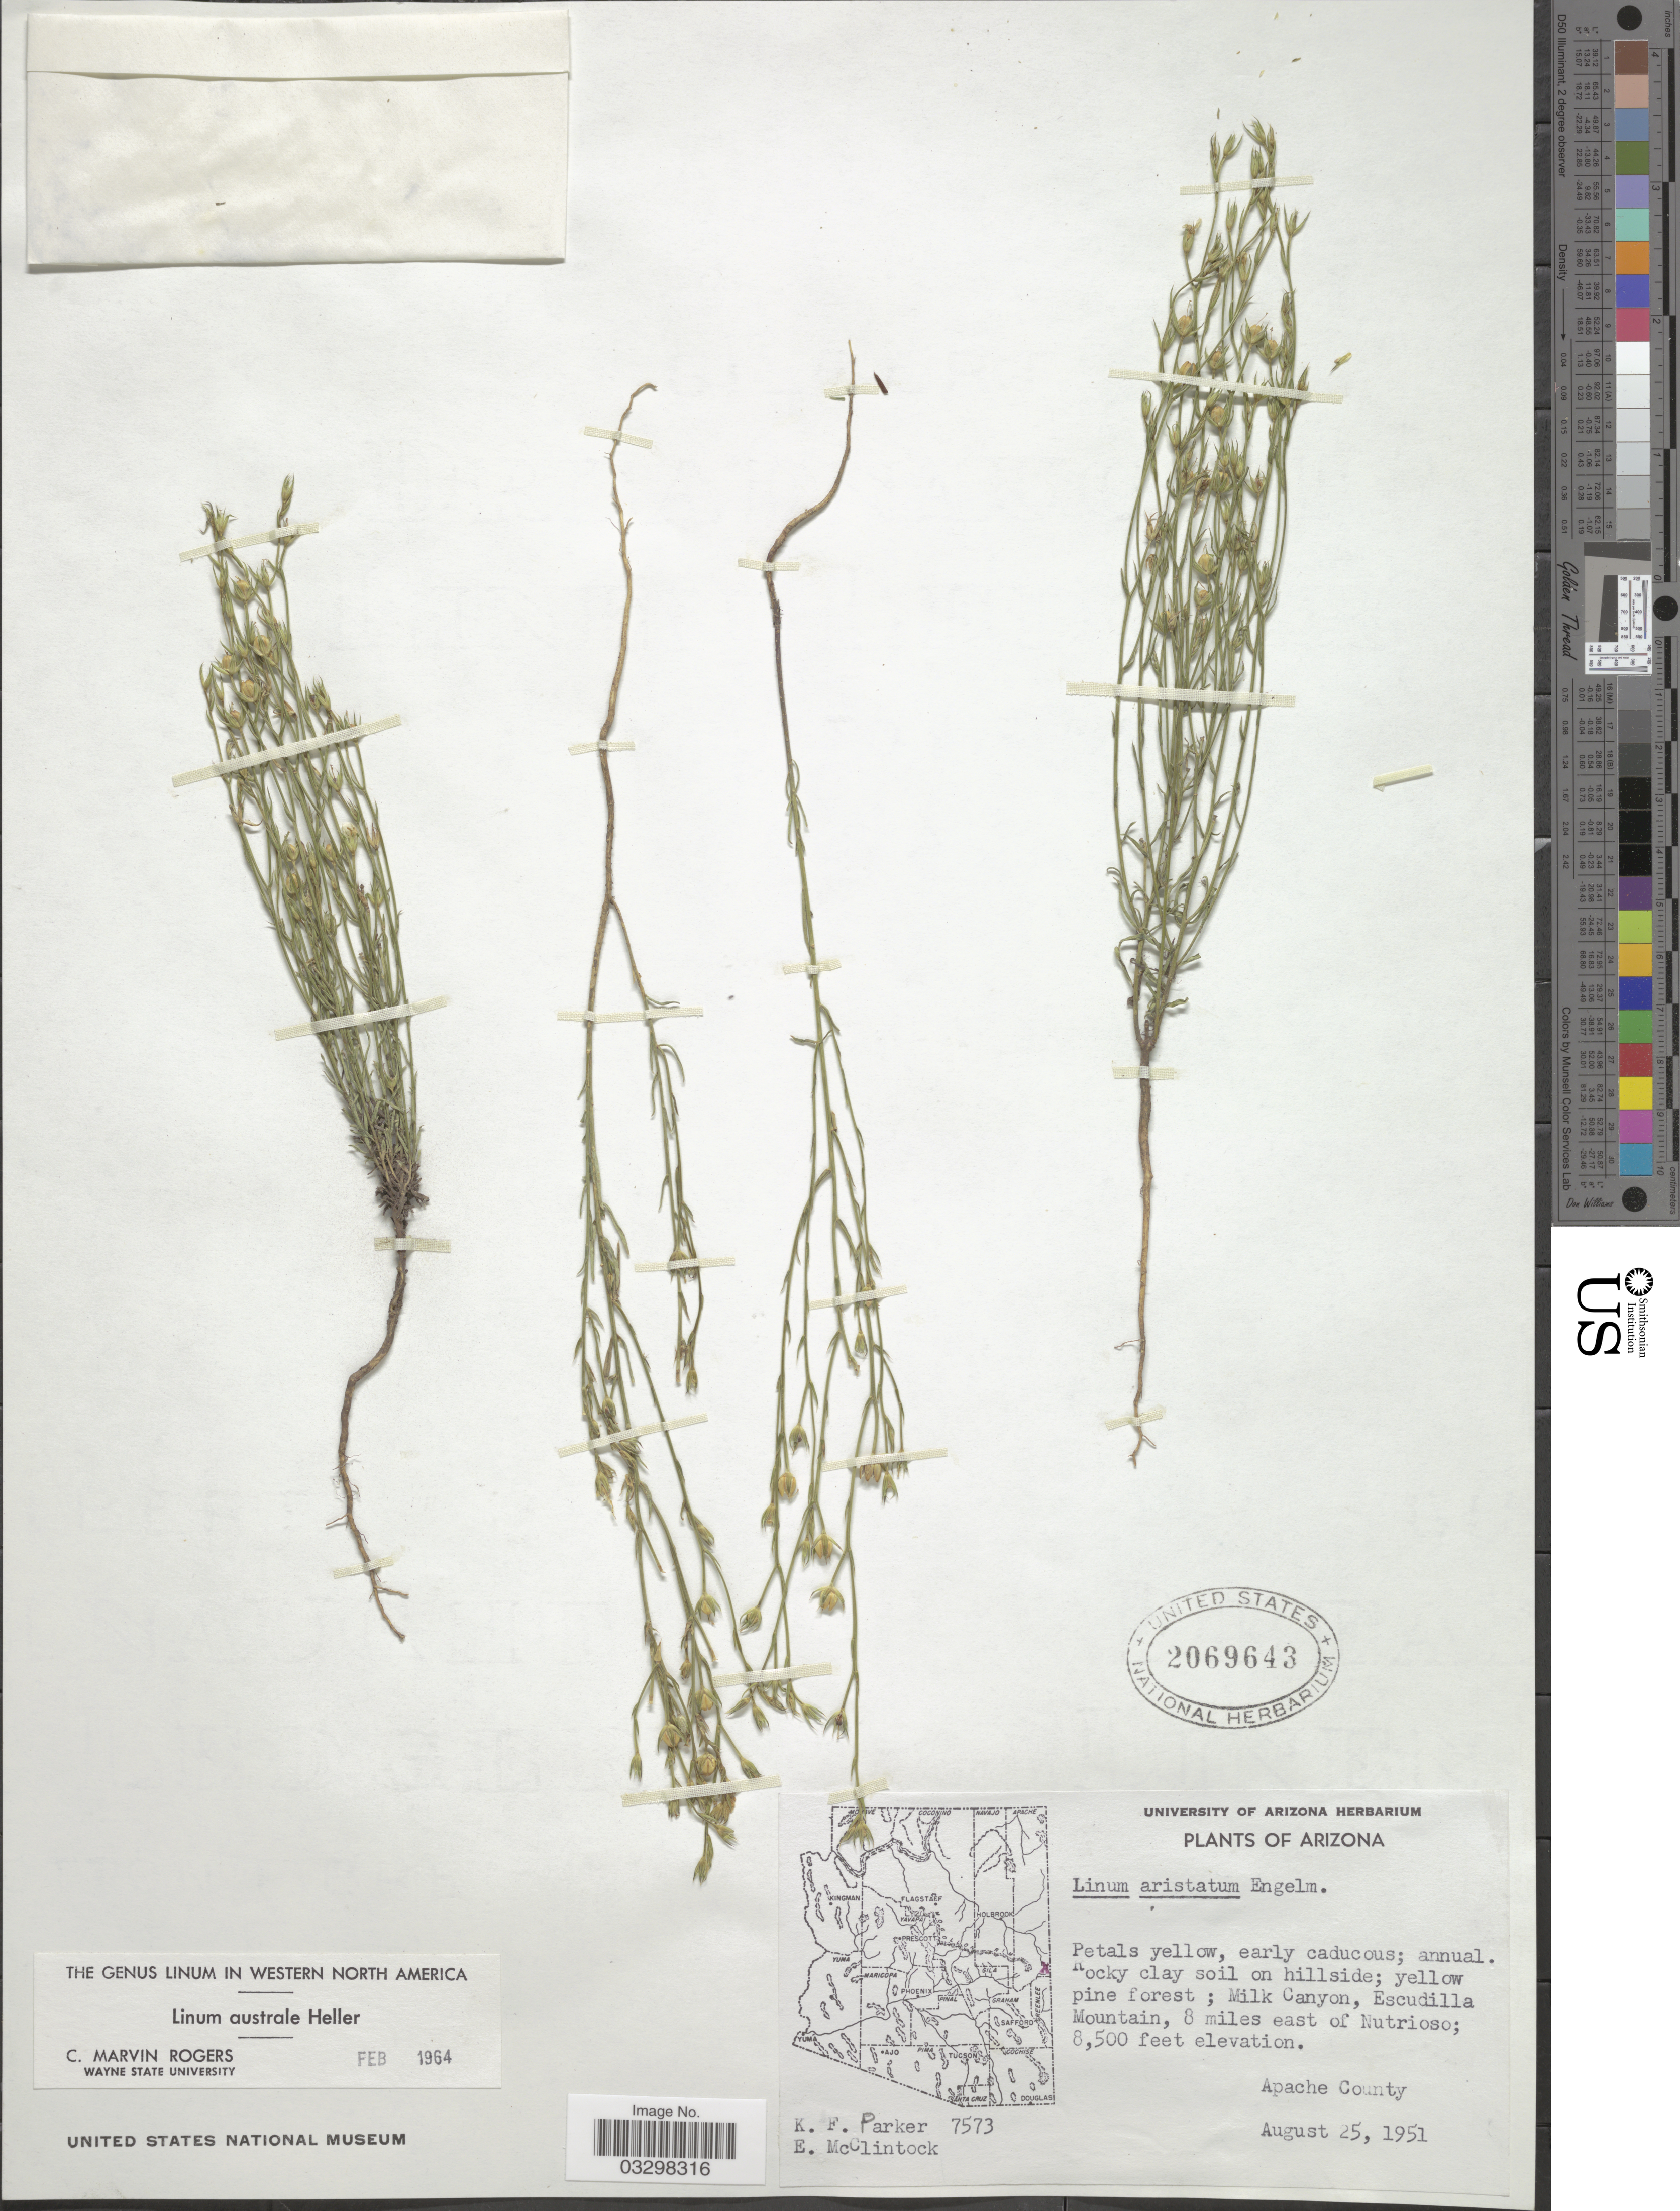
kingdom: Plantae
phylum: Tracheophyta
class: Magnoliopsida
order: Malpighiales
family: Linaceae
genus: Linum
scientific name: Linum australe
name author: A. Heller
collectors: K. F. Parker & E. McClintock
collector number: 7573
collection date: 1951-08-25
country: United States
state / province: Arizona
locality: Milk Canyon, Escudilla Mountain, 8 miles east of Nutrioso. Apache County.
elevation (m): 2591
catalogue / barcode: US 2069643